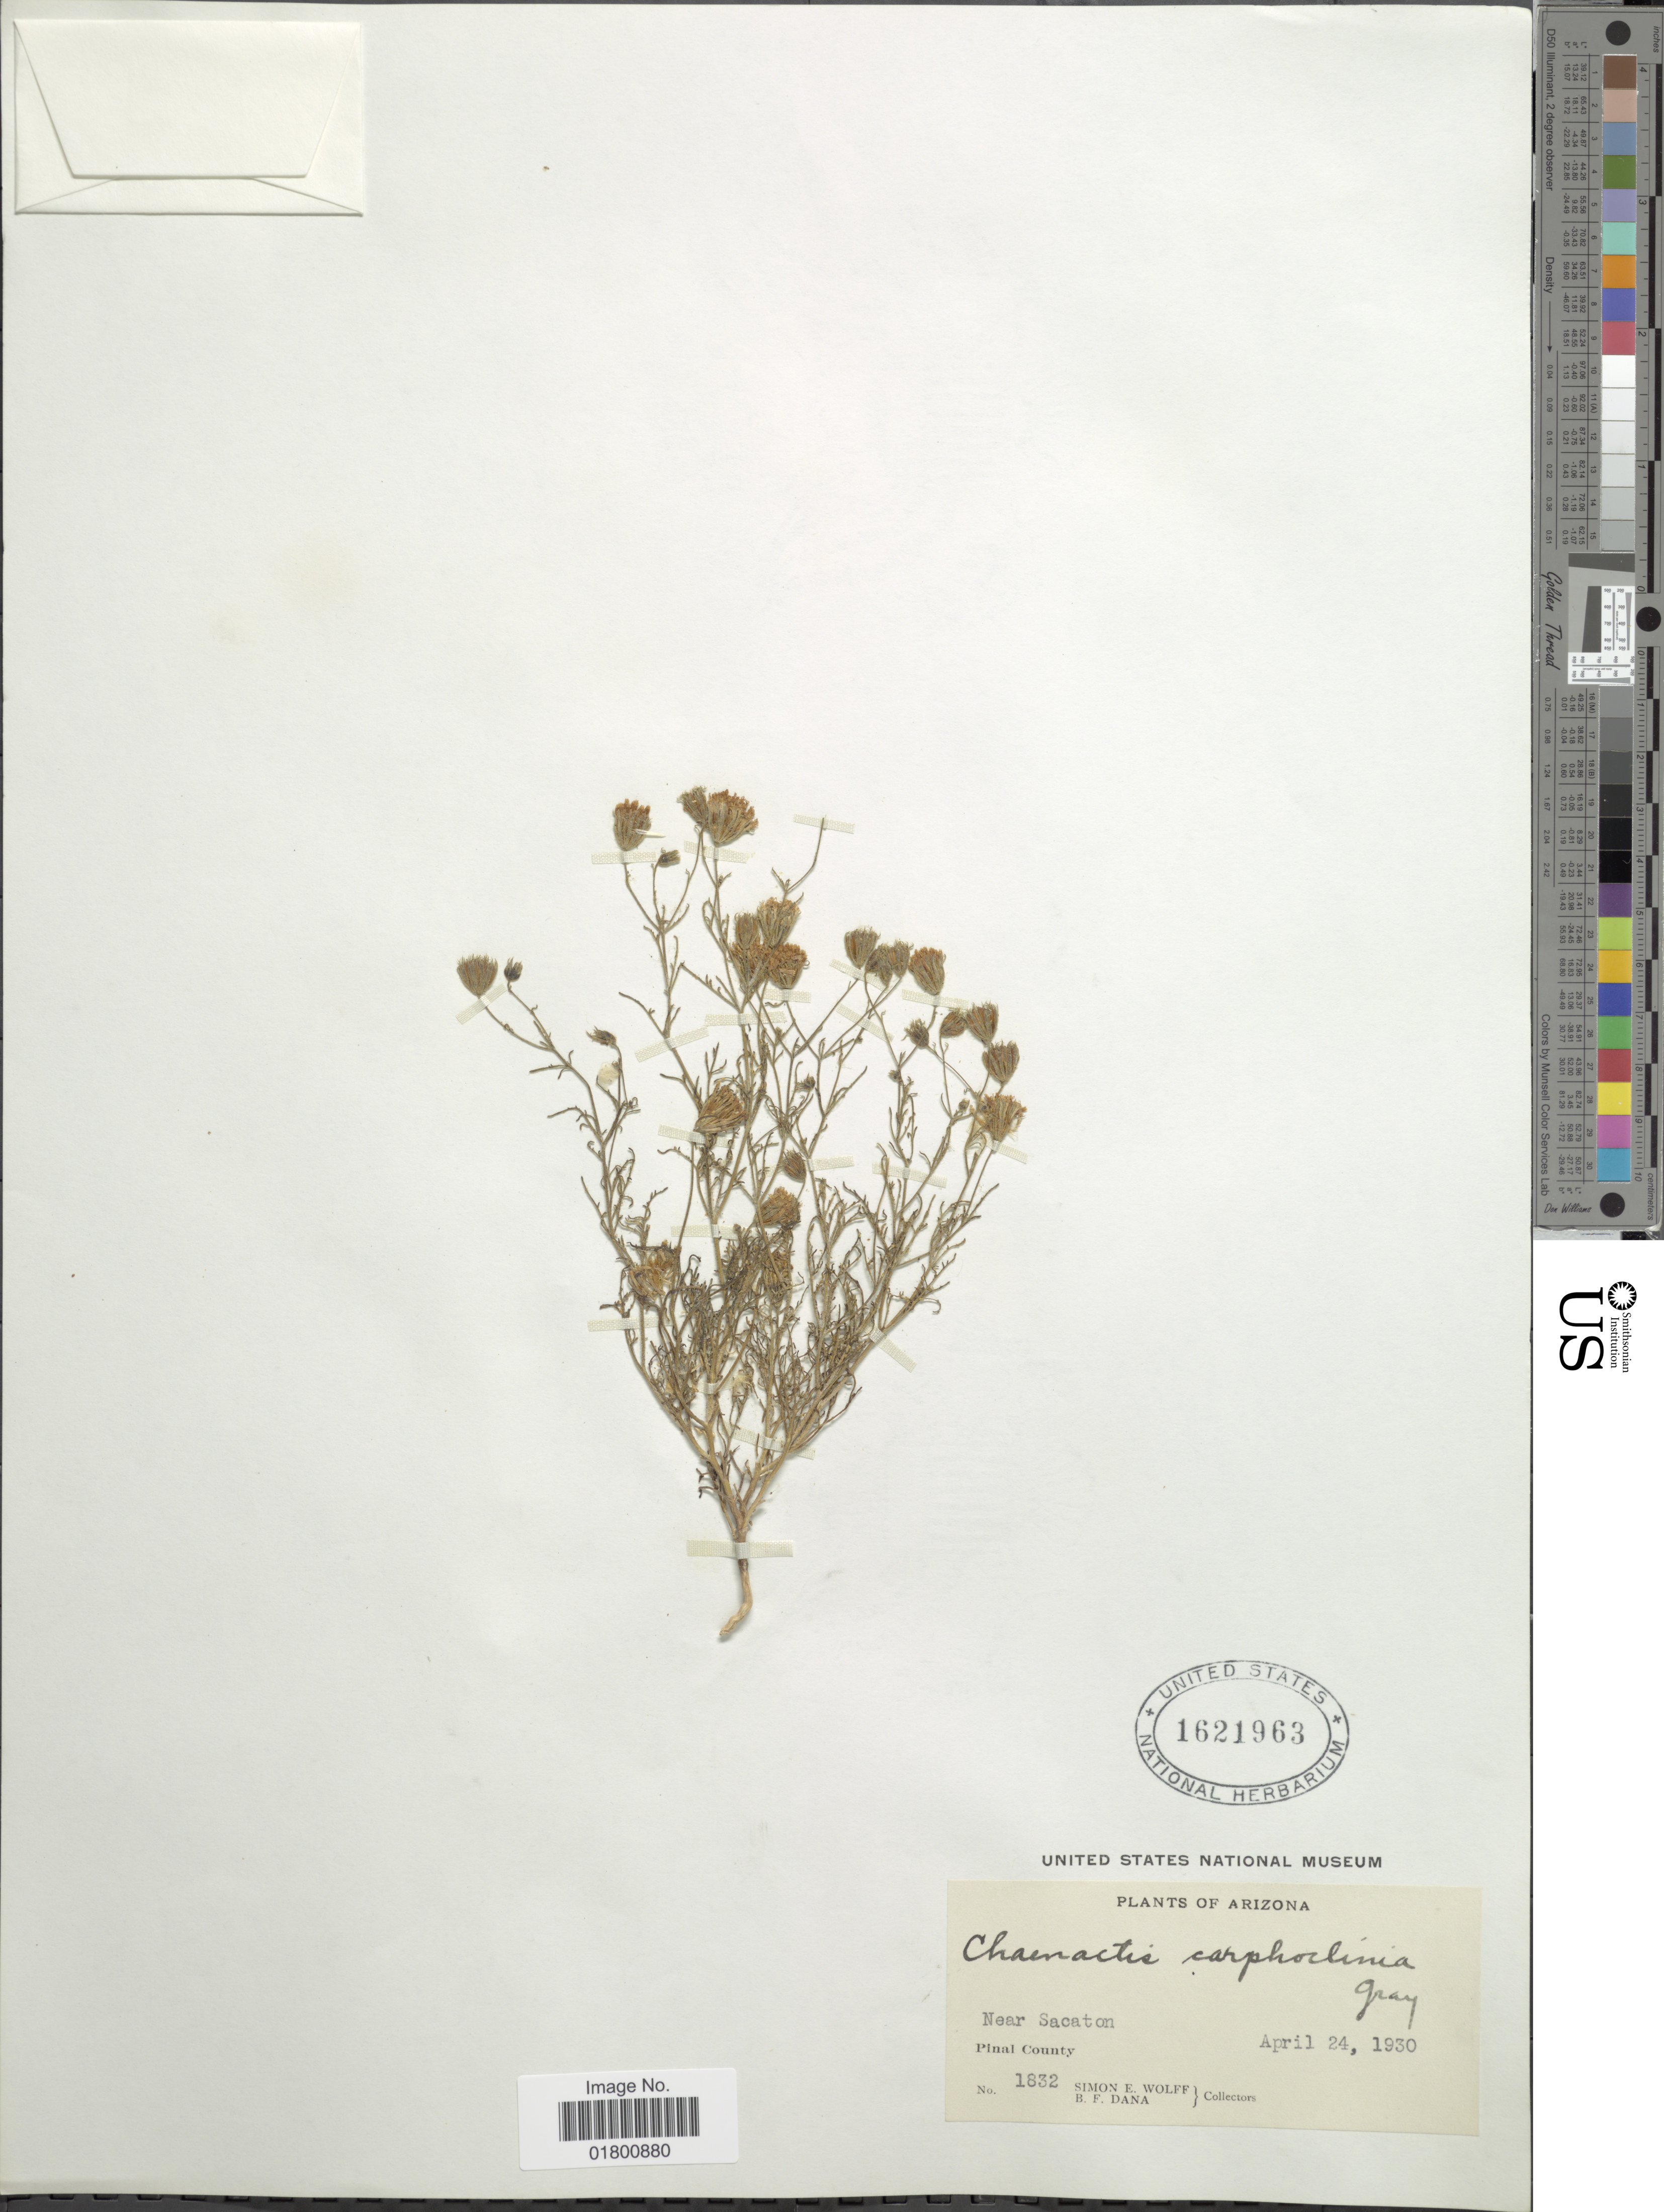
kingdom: Plantae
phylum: Tracheophyta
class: Magnoliopsida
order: Asterales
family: Asteraceae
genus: Chaenactis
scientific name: Chaenactis carphoclinia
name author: A. Gray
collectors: S. E. Wolff & B. Dana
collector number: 1832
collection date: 1930-04-24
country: United States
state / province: Arizona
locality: Near Sacaton, Pinal County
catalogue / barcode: US 1621963